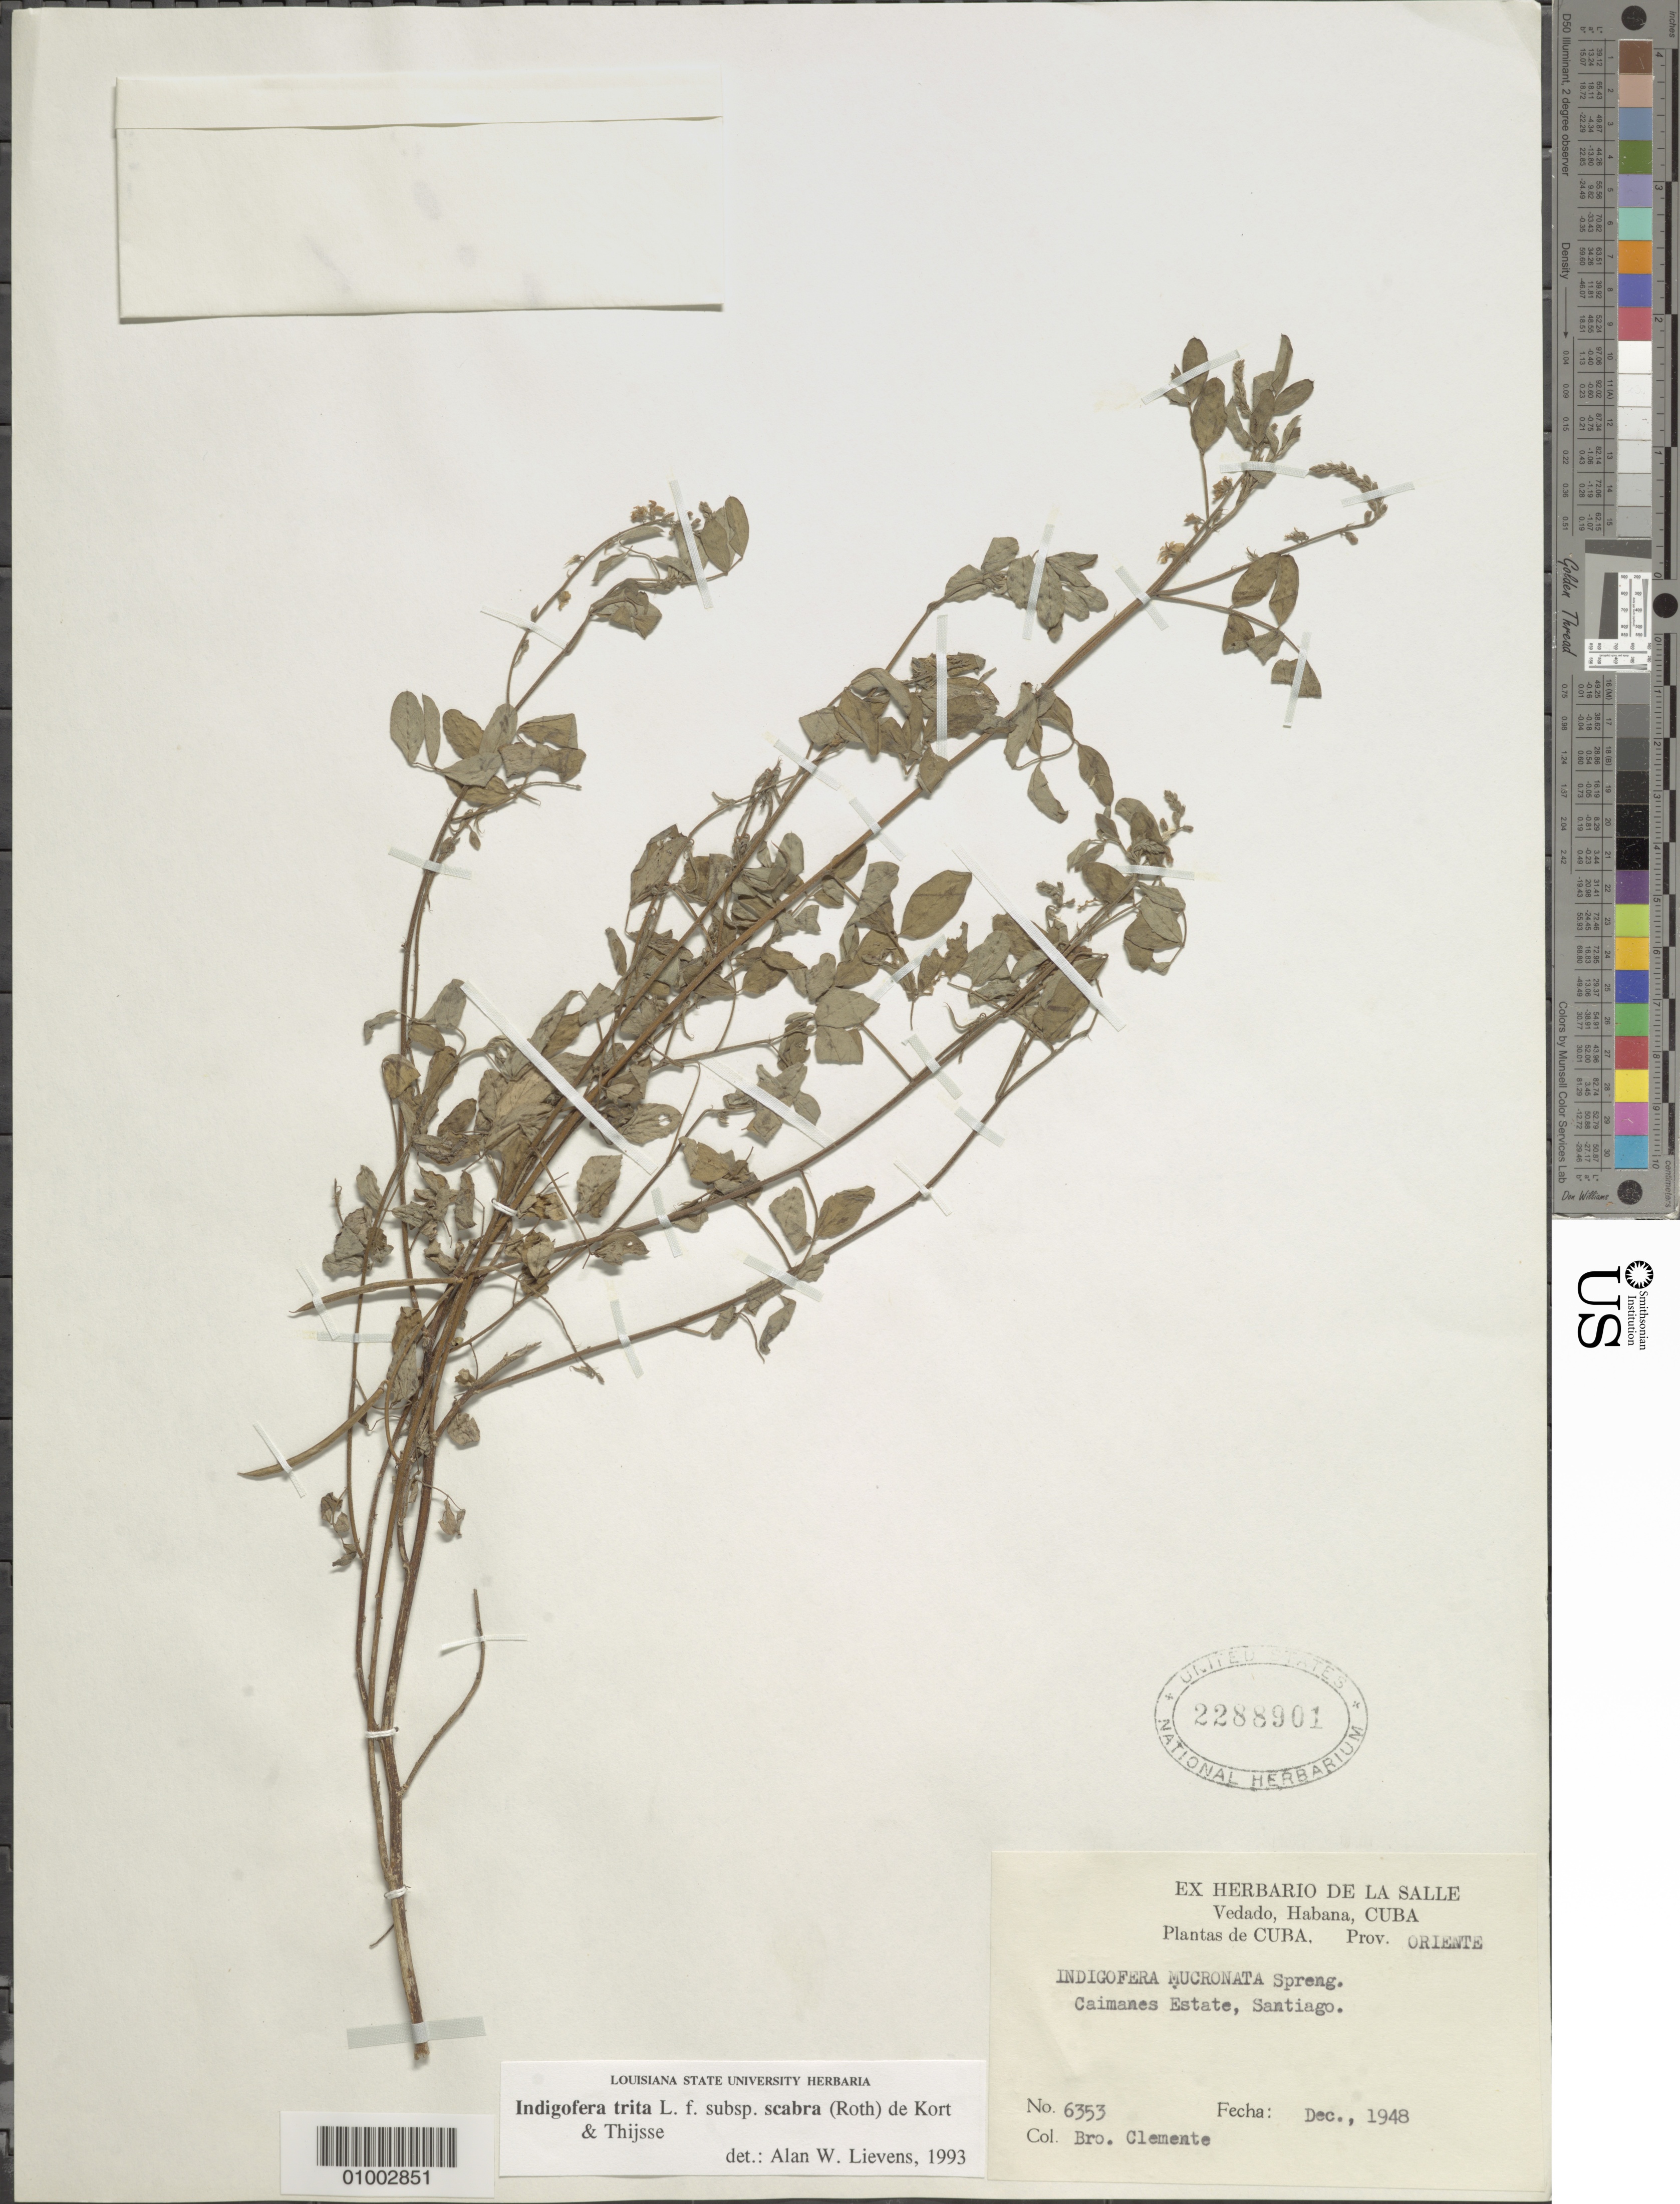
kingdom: Plantae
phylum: Tracheophyta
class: Magnoliopsida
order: Fabales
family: Fabaceae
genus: Indigofera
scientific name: Indigofera trita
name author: L. f.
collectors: Bro. Clemente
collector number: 6353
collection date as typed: Dec 1948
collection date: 1948-12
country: Cuba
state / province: Santiago de Cuba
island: Cuba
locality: Caimanes Estate, Santiago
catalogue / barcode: US 2288901